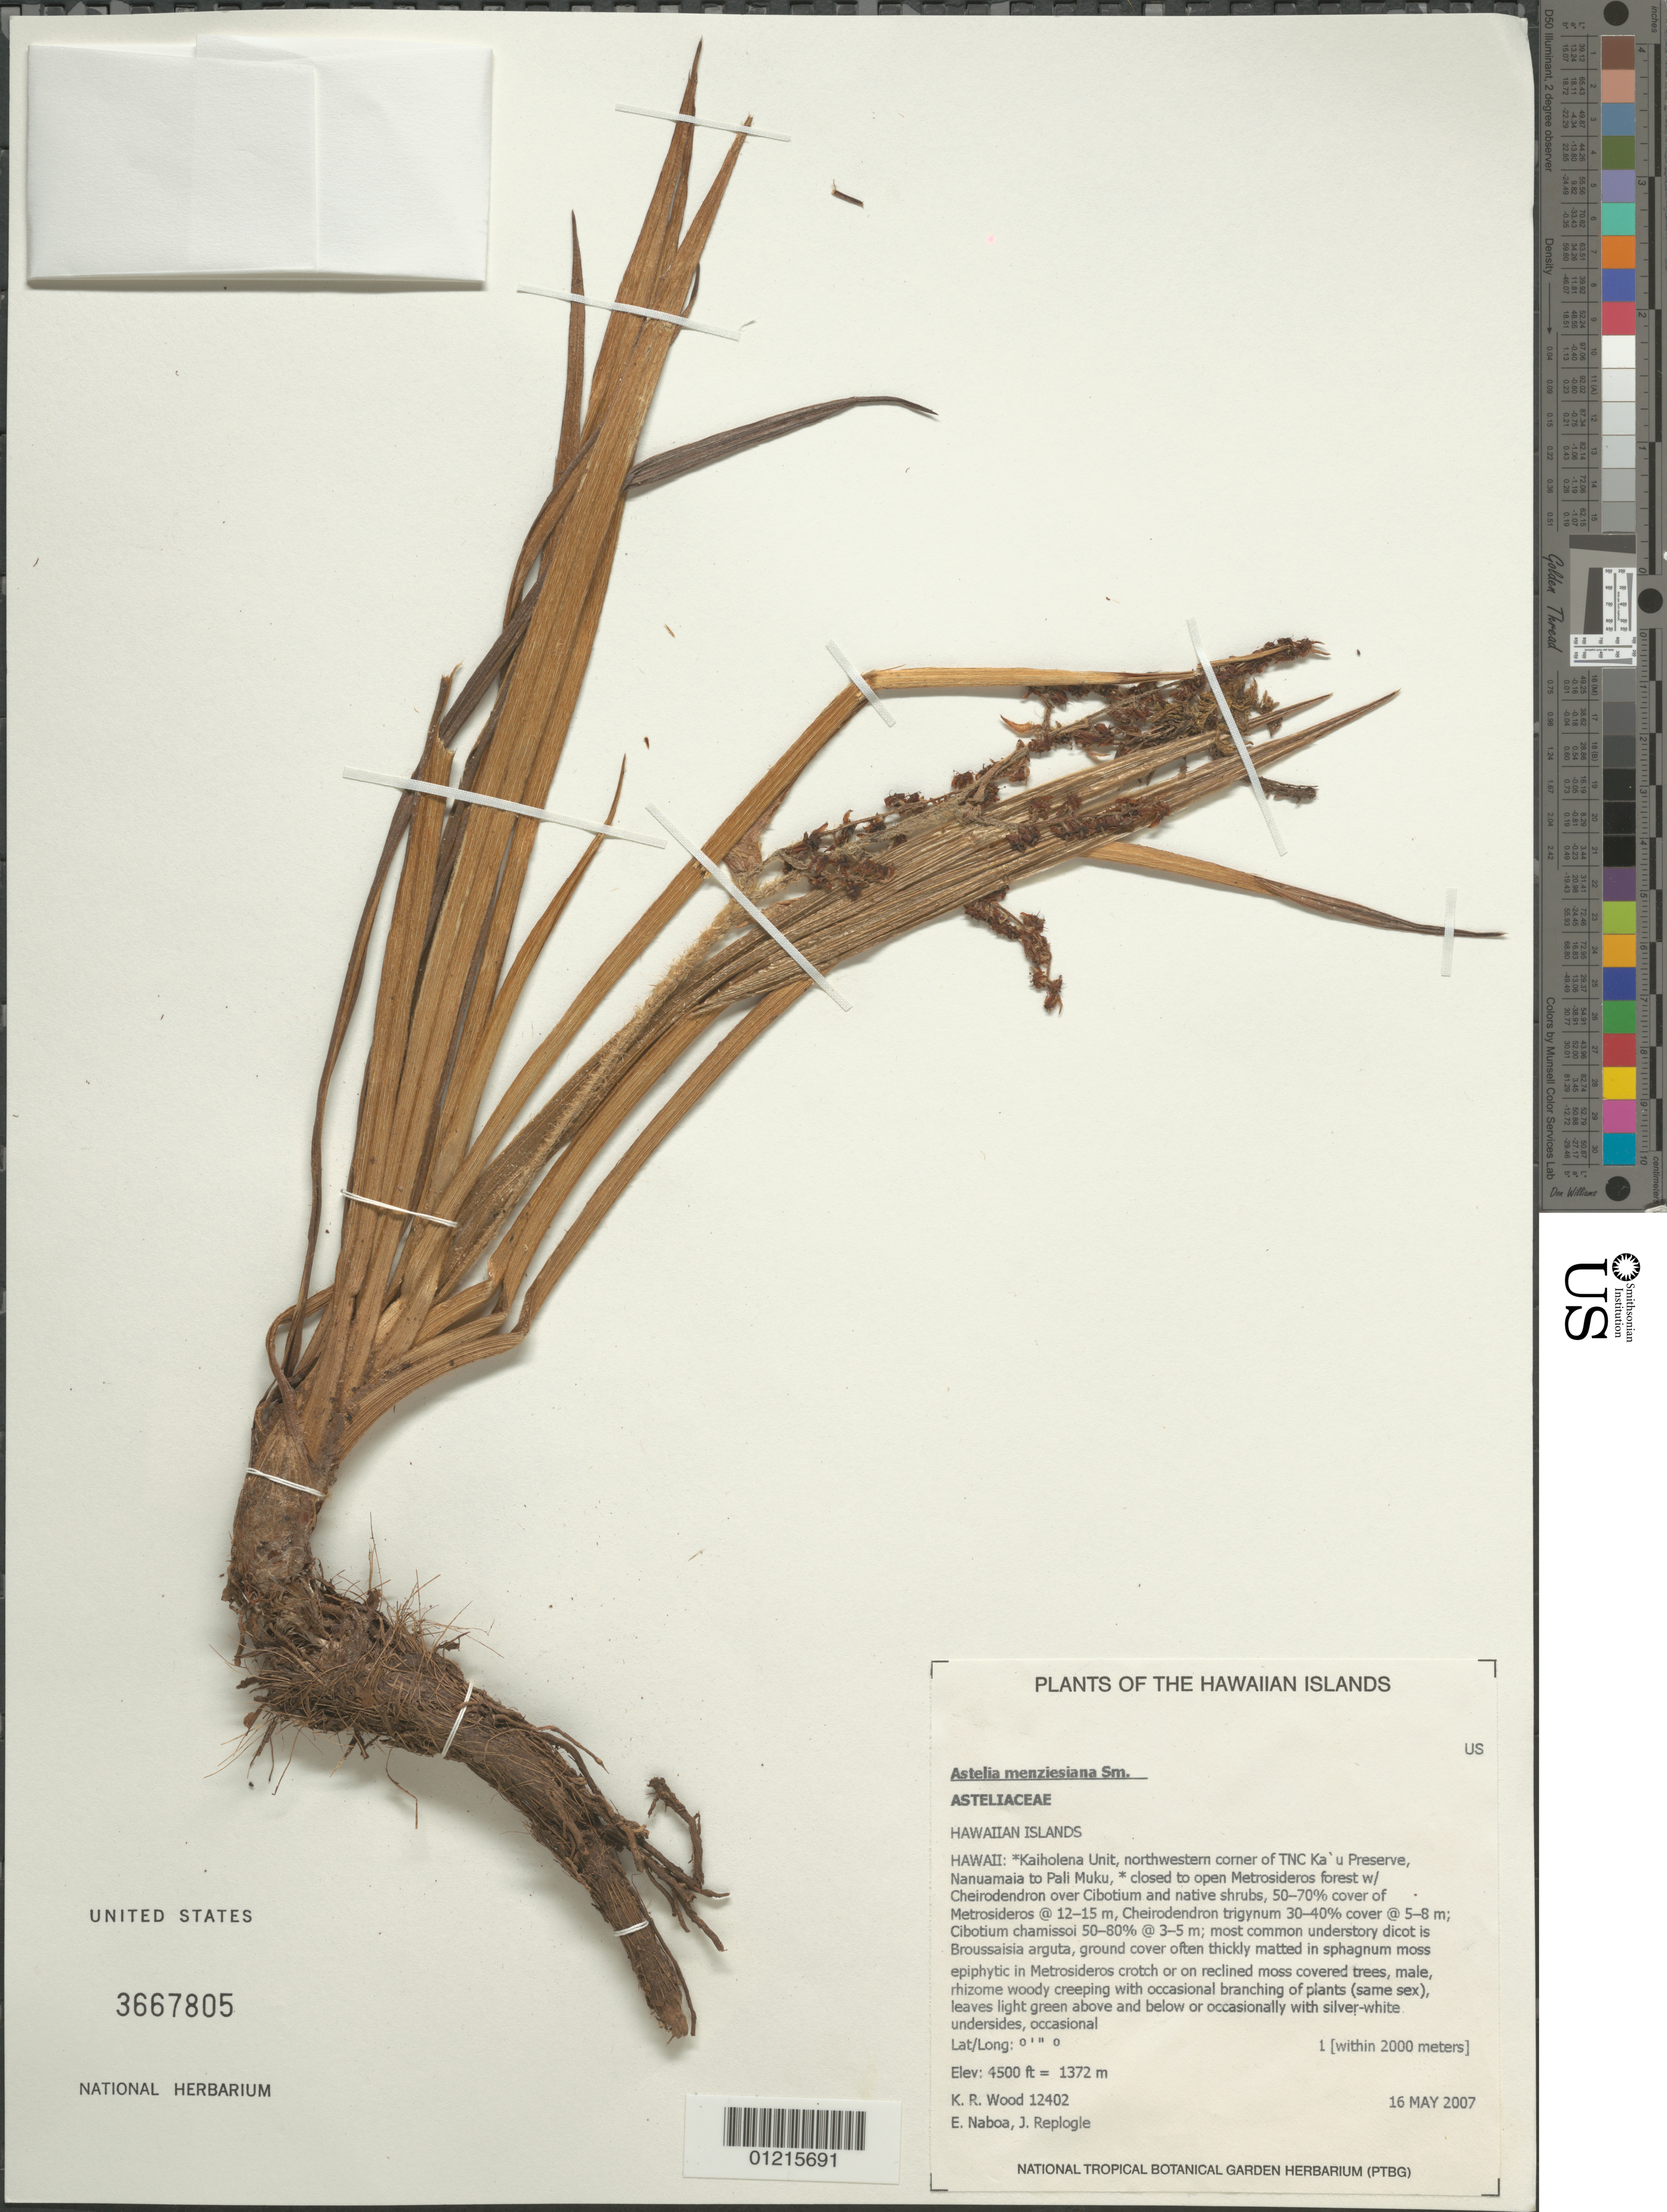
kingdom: Plantae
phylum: Tracheophyta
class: Liliopsida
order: Asparagales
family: Asteliaceae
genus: Astelia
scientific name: Astelia menziesiana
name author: Sm.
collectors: K. R. Wood, E. Naboa & J. Replogle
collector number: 12402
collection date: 2007-05-16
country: United States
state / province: Hawaii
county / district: Hawaii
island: Hawaii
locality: Kaiholena Unit, northwestern corner of TNC Ka'u Preserve, Nanuamaia to Pali Muku.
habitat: Forest.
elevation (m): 1372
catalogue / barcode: US 3667805